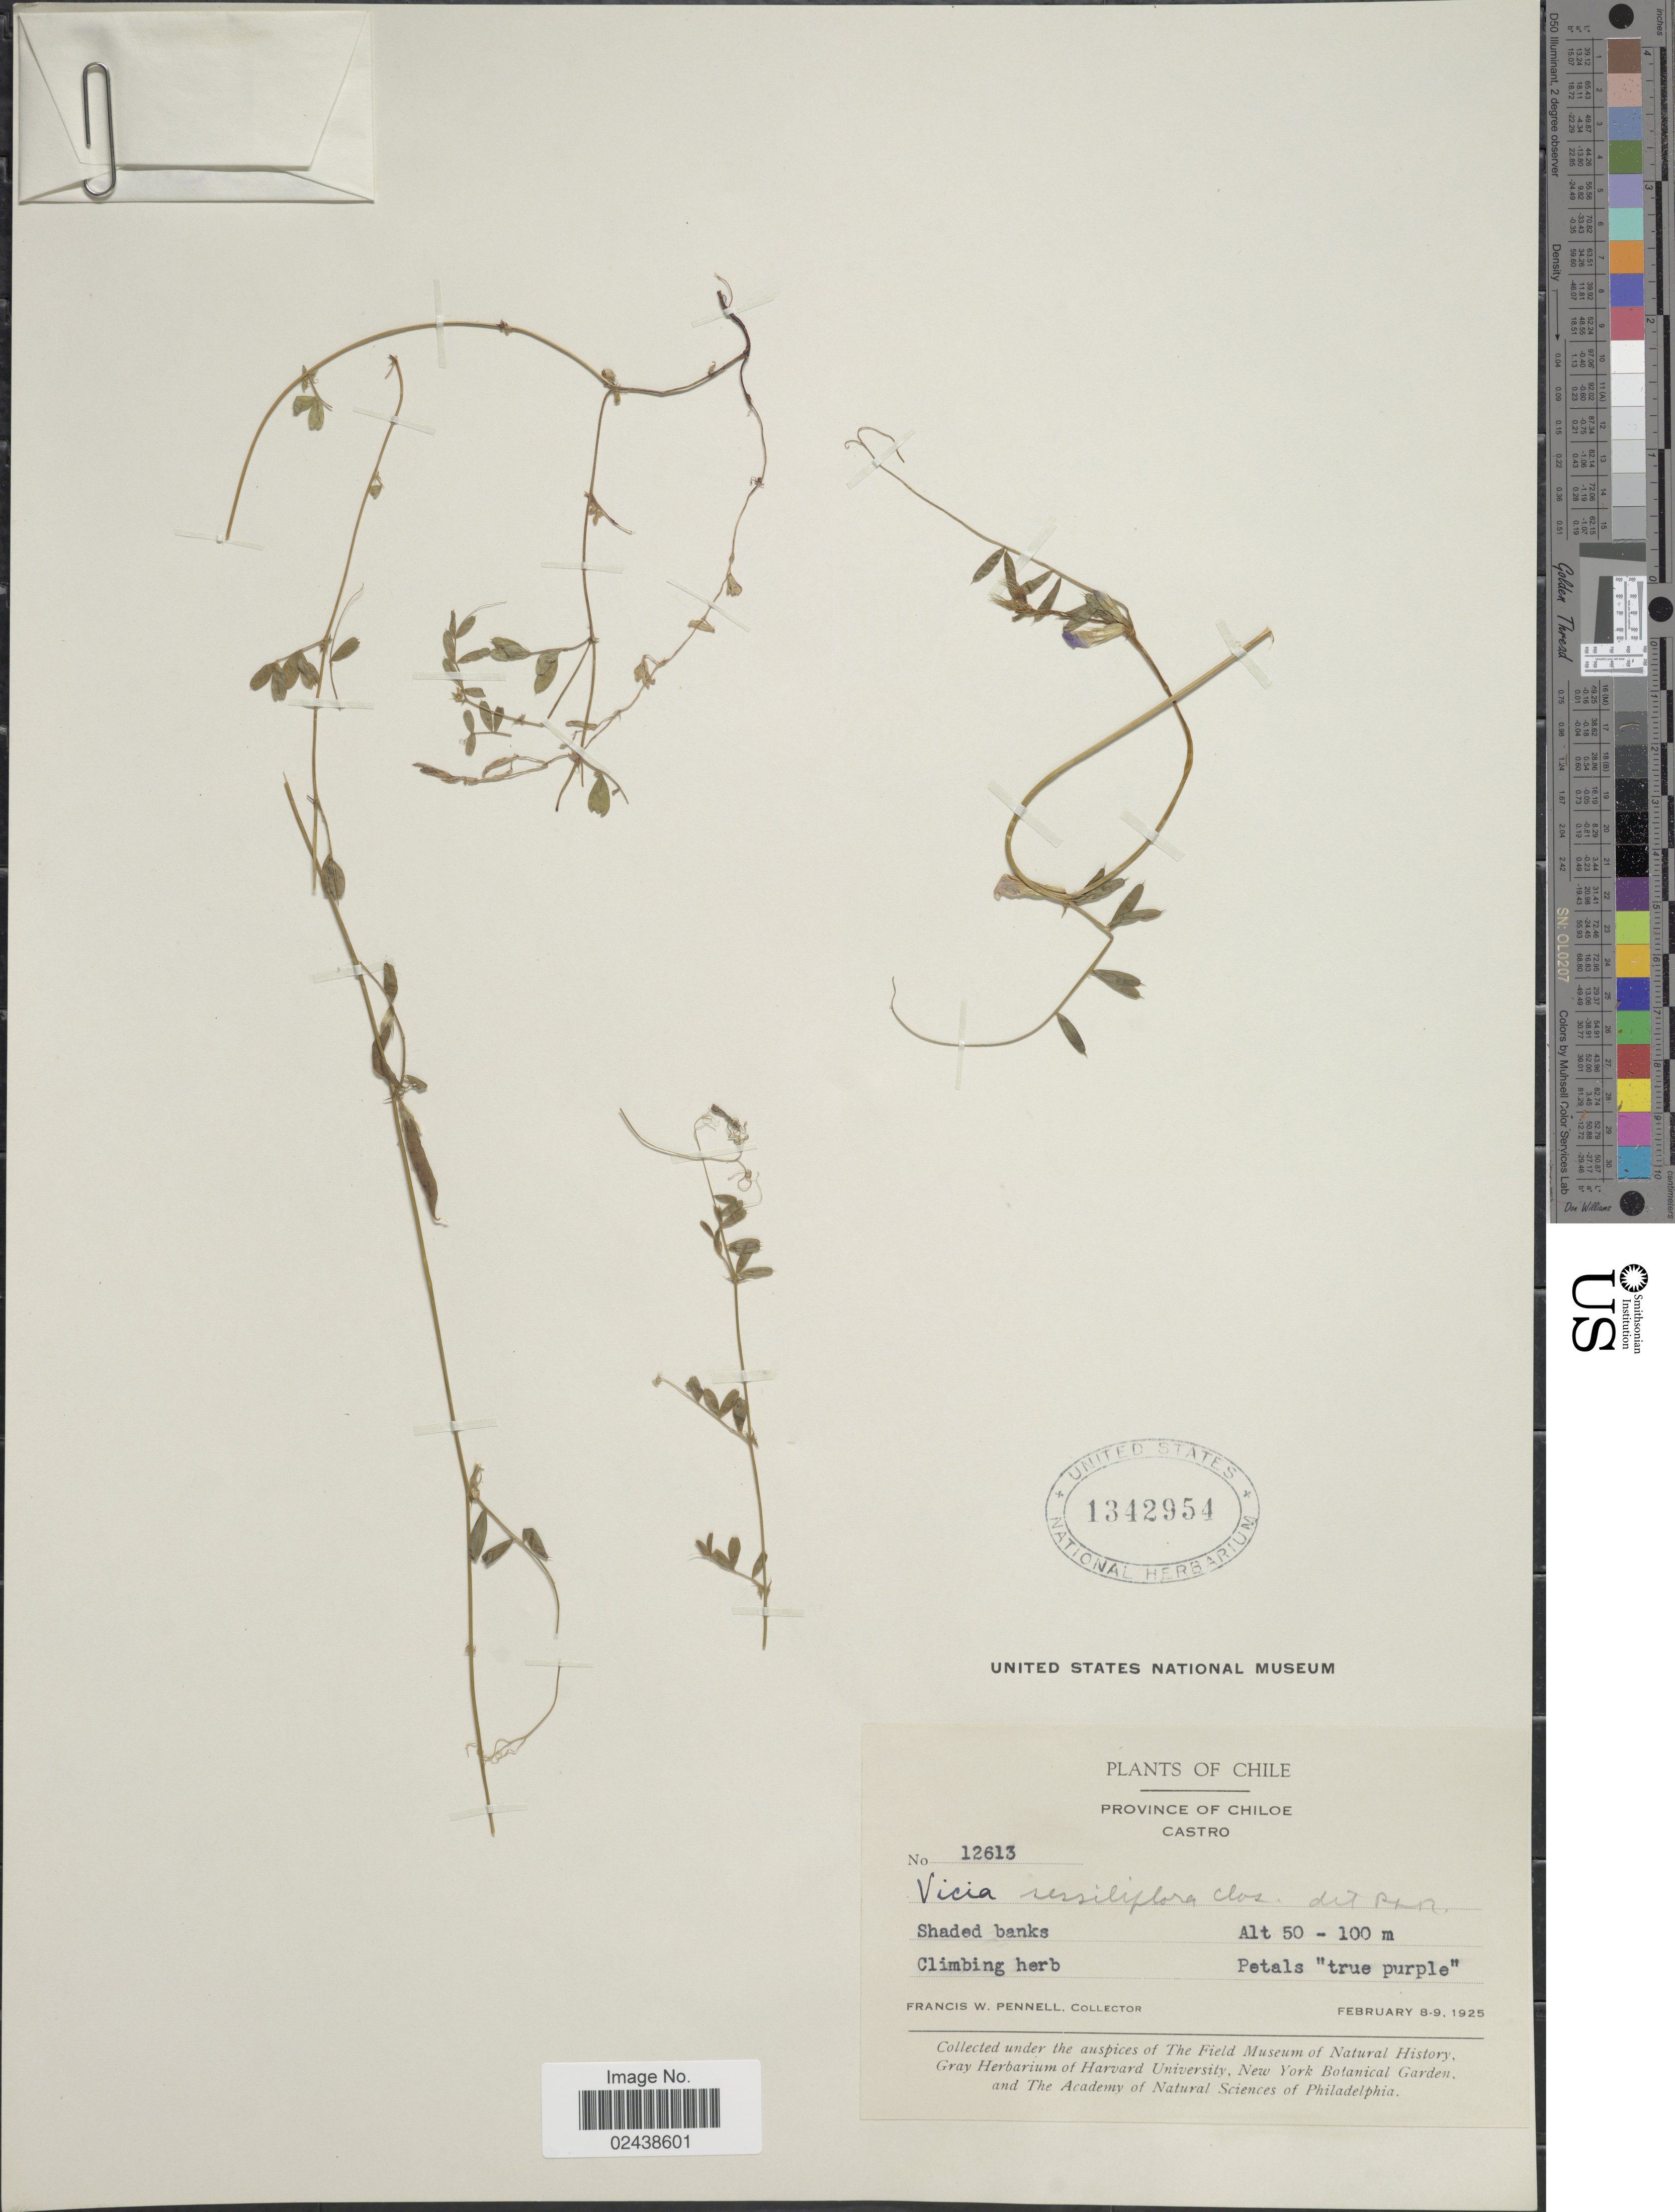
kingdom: Plantae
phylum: Tracheophyta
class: Magnoliopsida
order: Fabales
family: Fabaceae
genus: Vicia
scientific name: Vicia sessiliflora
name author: Clos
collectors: F. W. Pennell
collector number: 12613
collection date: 1925-02-08/1925-02-09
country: Chile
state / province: Arica y Parinacota (XV)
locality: Castro. Shaded banks. Province of Chiloe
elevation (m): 50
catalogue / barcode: US 1342954